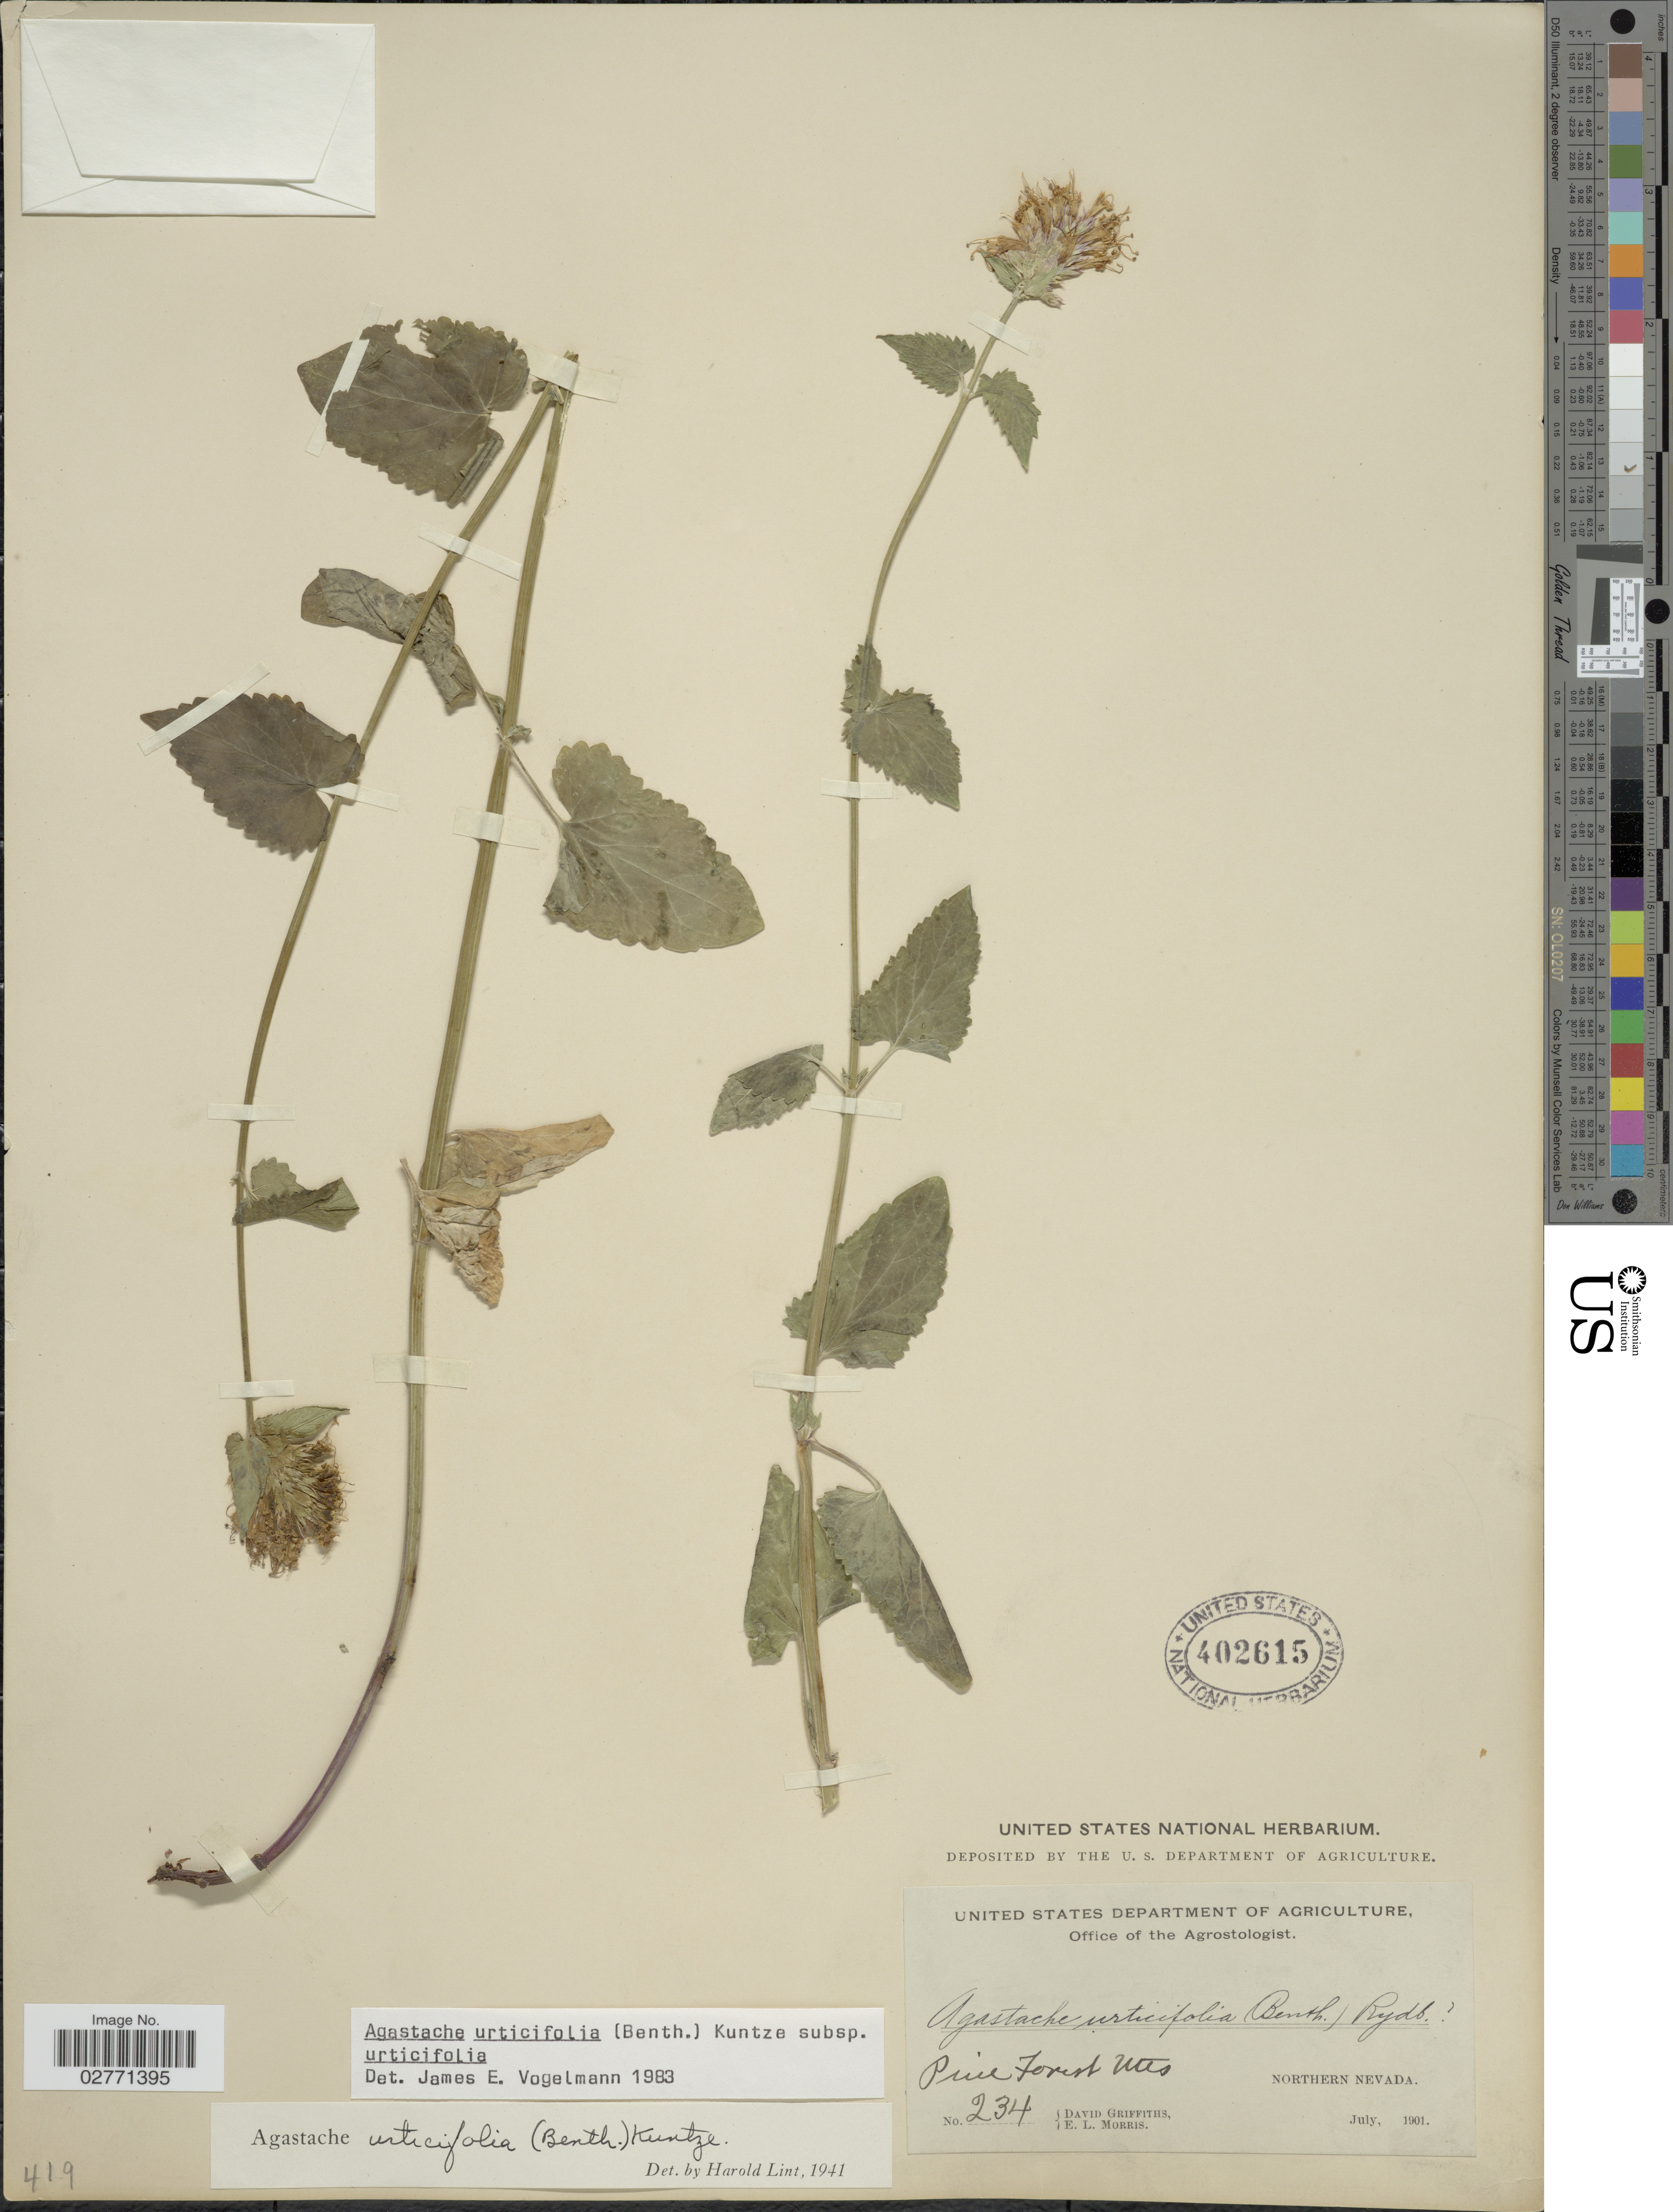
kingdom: Plantae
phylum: Tracheophyta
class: Magnoliopsida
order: Lamiales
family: Lamiaceae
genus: Agastache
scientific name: Agastache urticifolia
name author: (Benth.) Kuntze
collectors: D. Griffiths & E. Morris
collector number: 234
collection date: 1901-07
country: United States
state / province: Nevada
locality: Pine Forest Mts. Northern Nevada.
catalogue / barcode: US 402615